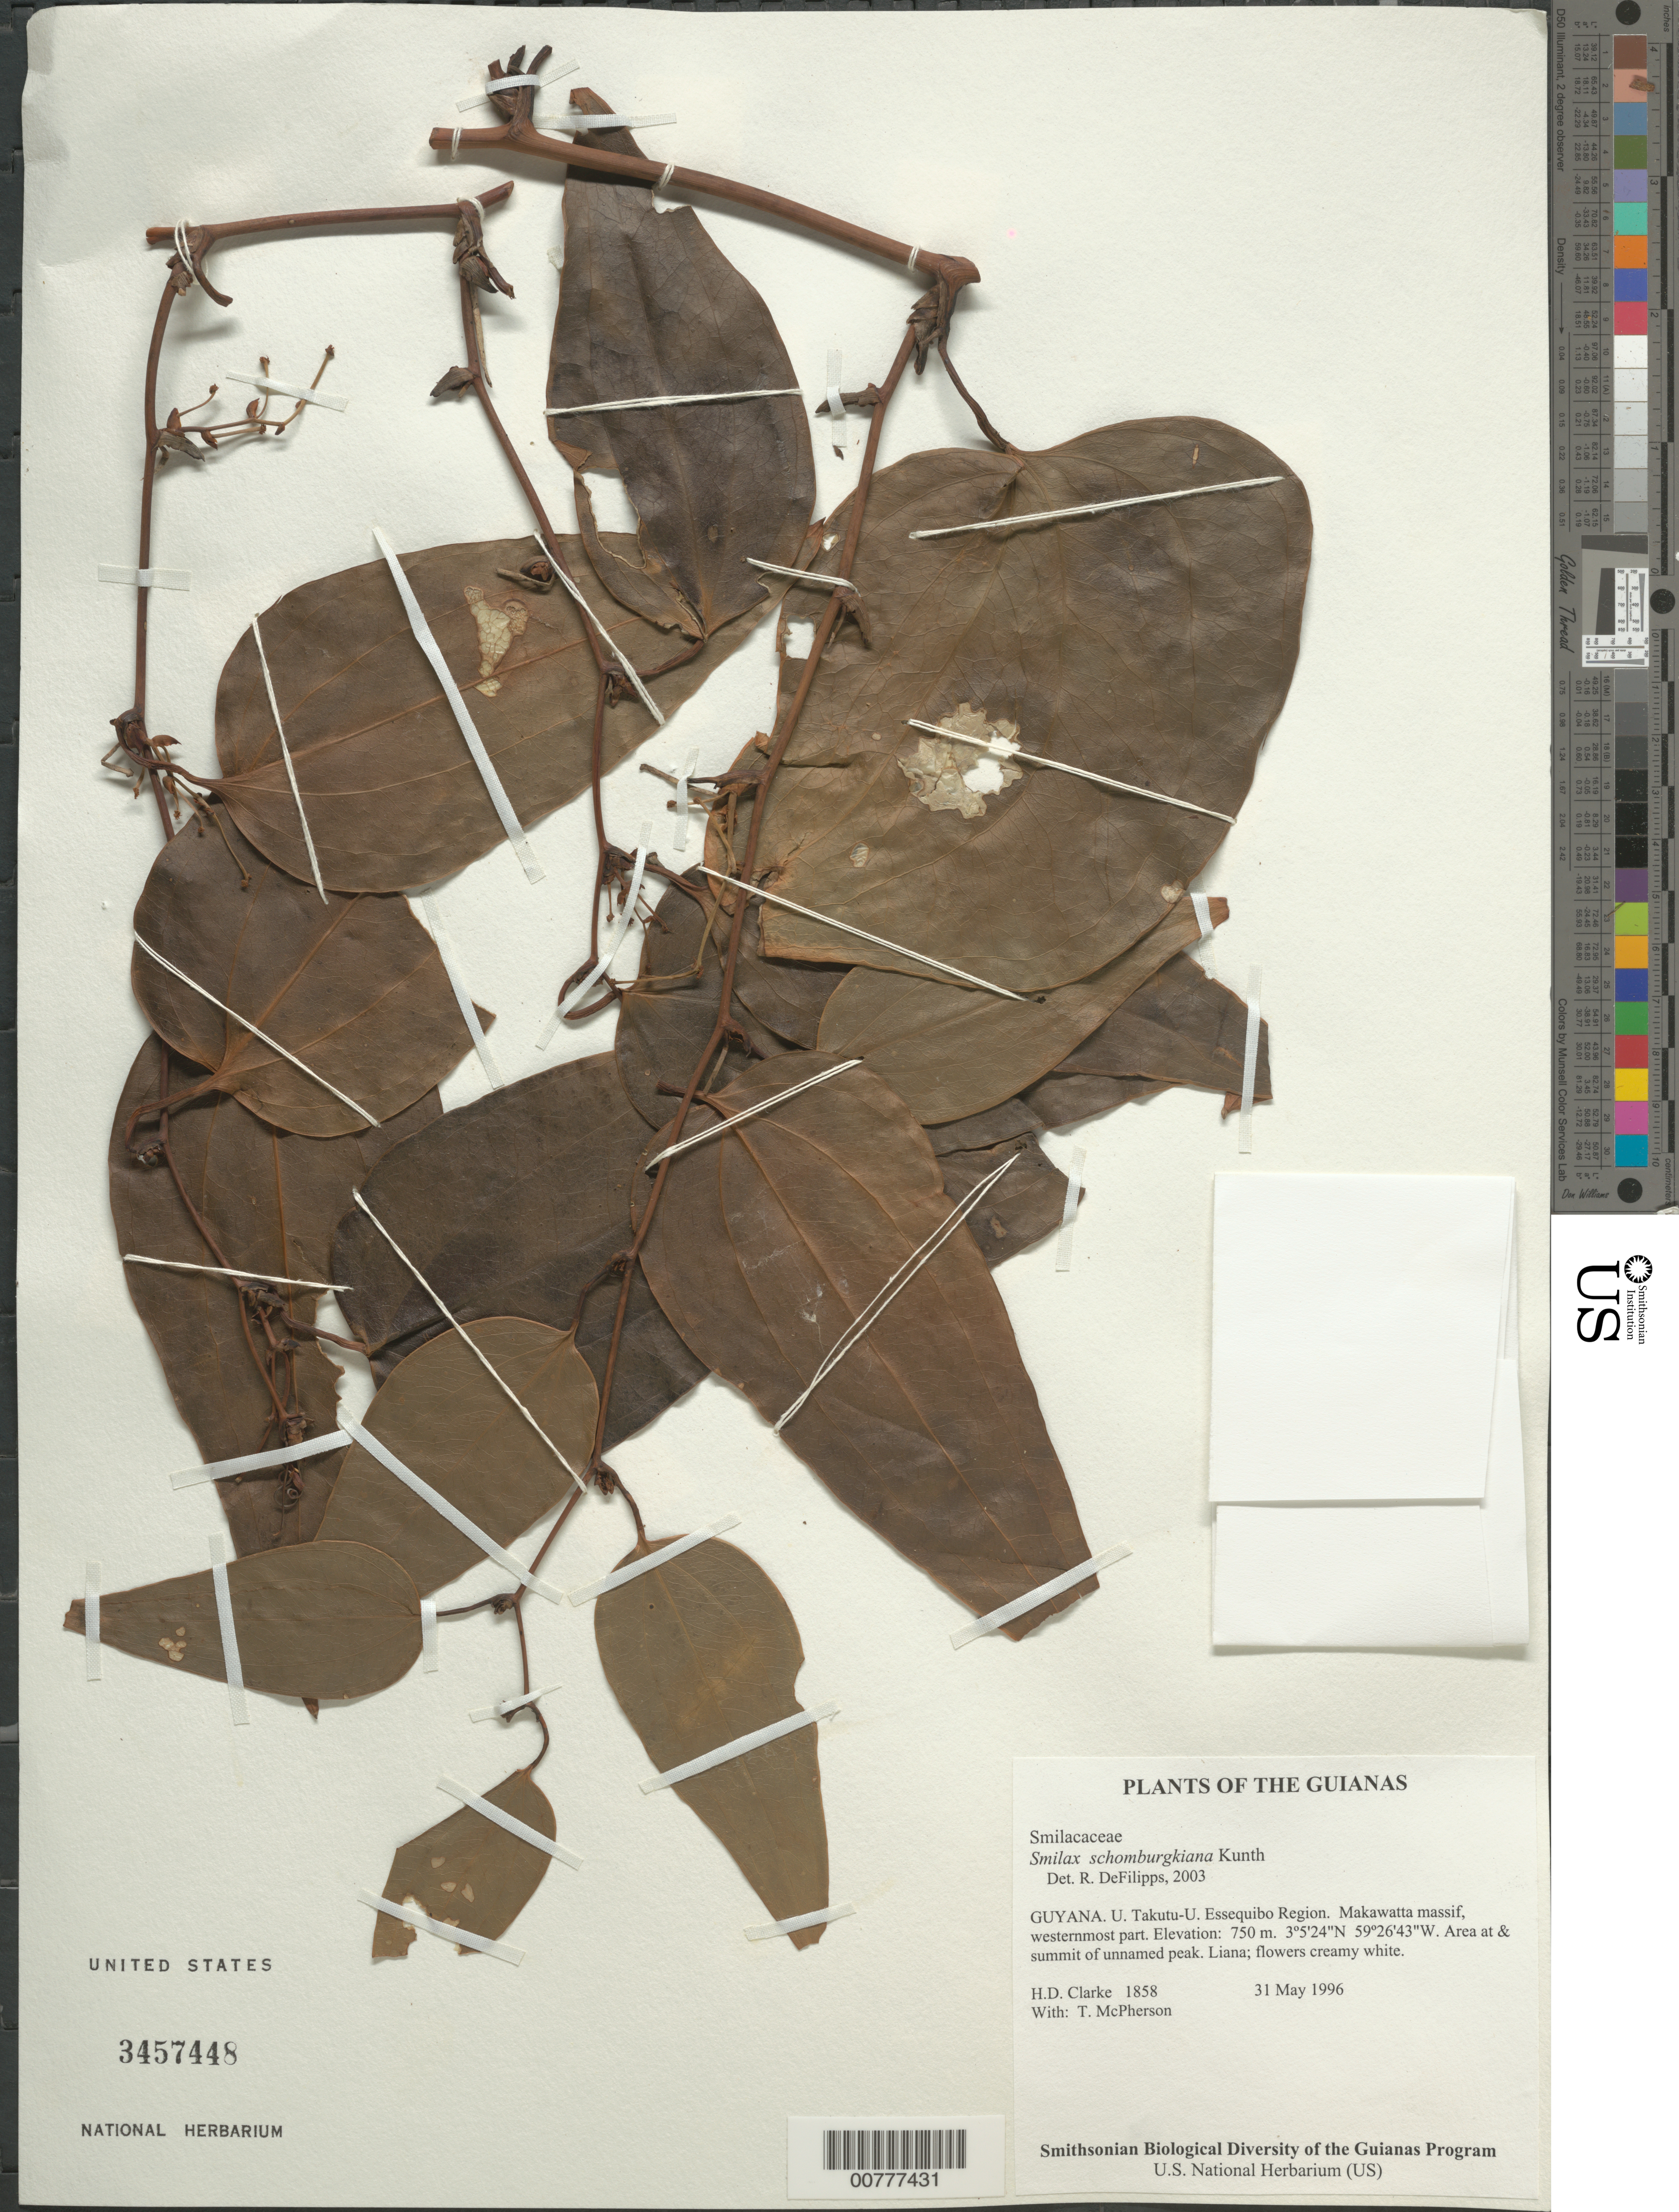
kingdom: Plantae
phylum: Tracheophyta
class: Liliopsida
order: Liliales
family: Smilacaceae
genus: Smilax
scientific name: Smilax schomburgkiana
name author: Kunth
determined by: DeFilipps, R. A.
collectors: H. D. Clarke & T. McPherson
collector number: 1858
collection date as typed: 31 May 1996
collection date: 1996-05-31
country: Guyana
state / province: U. Takutu-U. Essequibo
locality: Makawatta massif, westernmost part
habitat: Area at & summit of unnamed peak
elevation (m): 250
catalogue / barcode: US 3457448